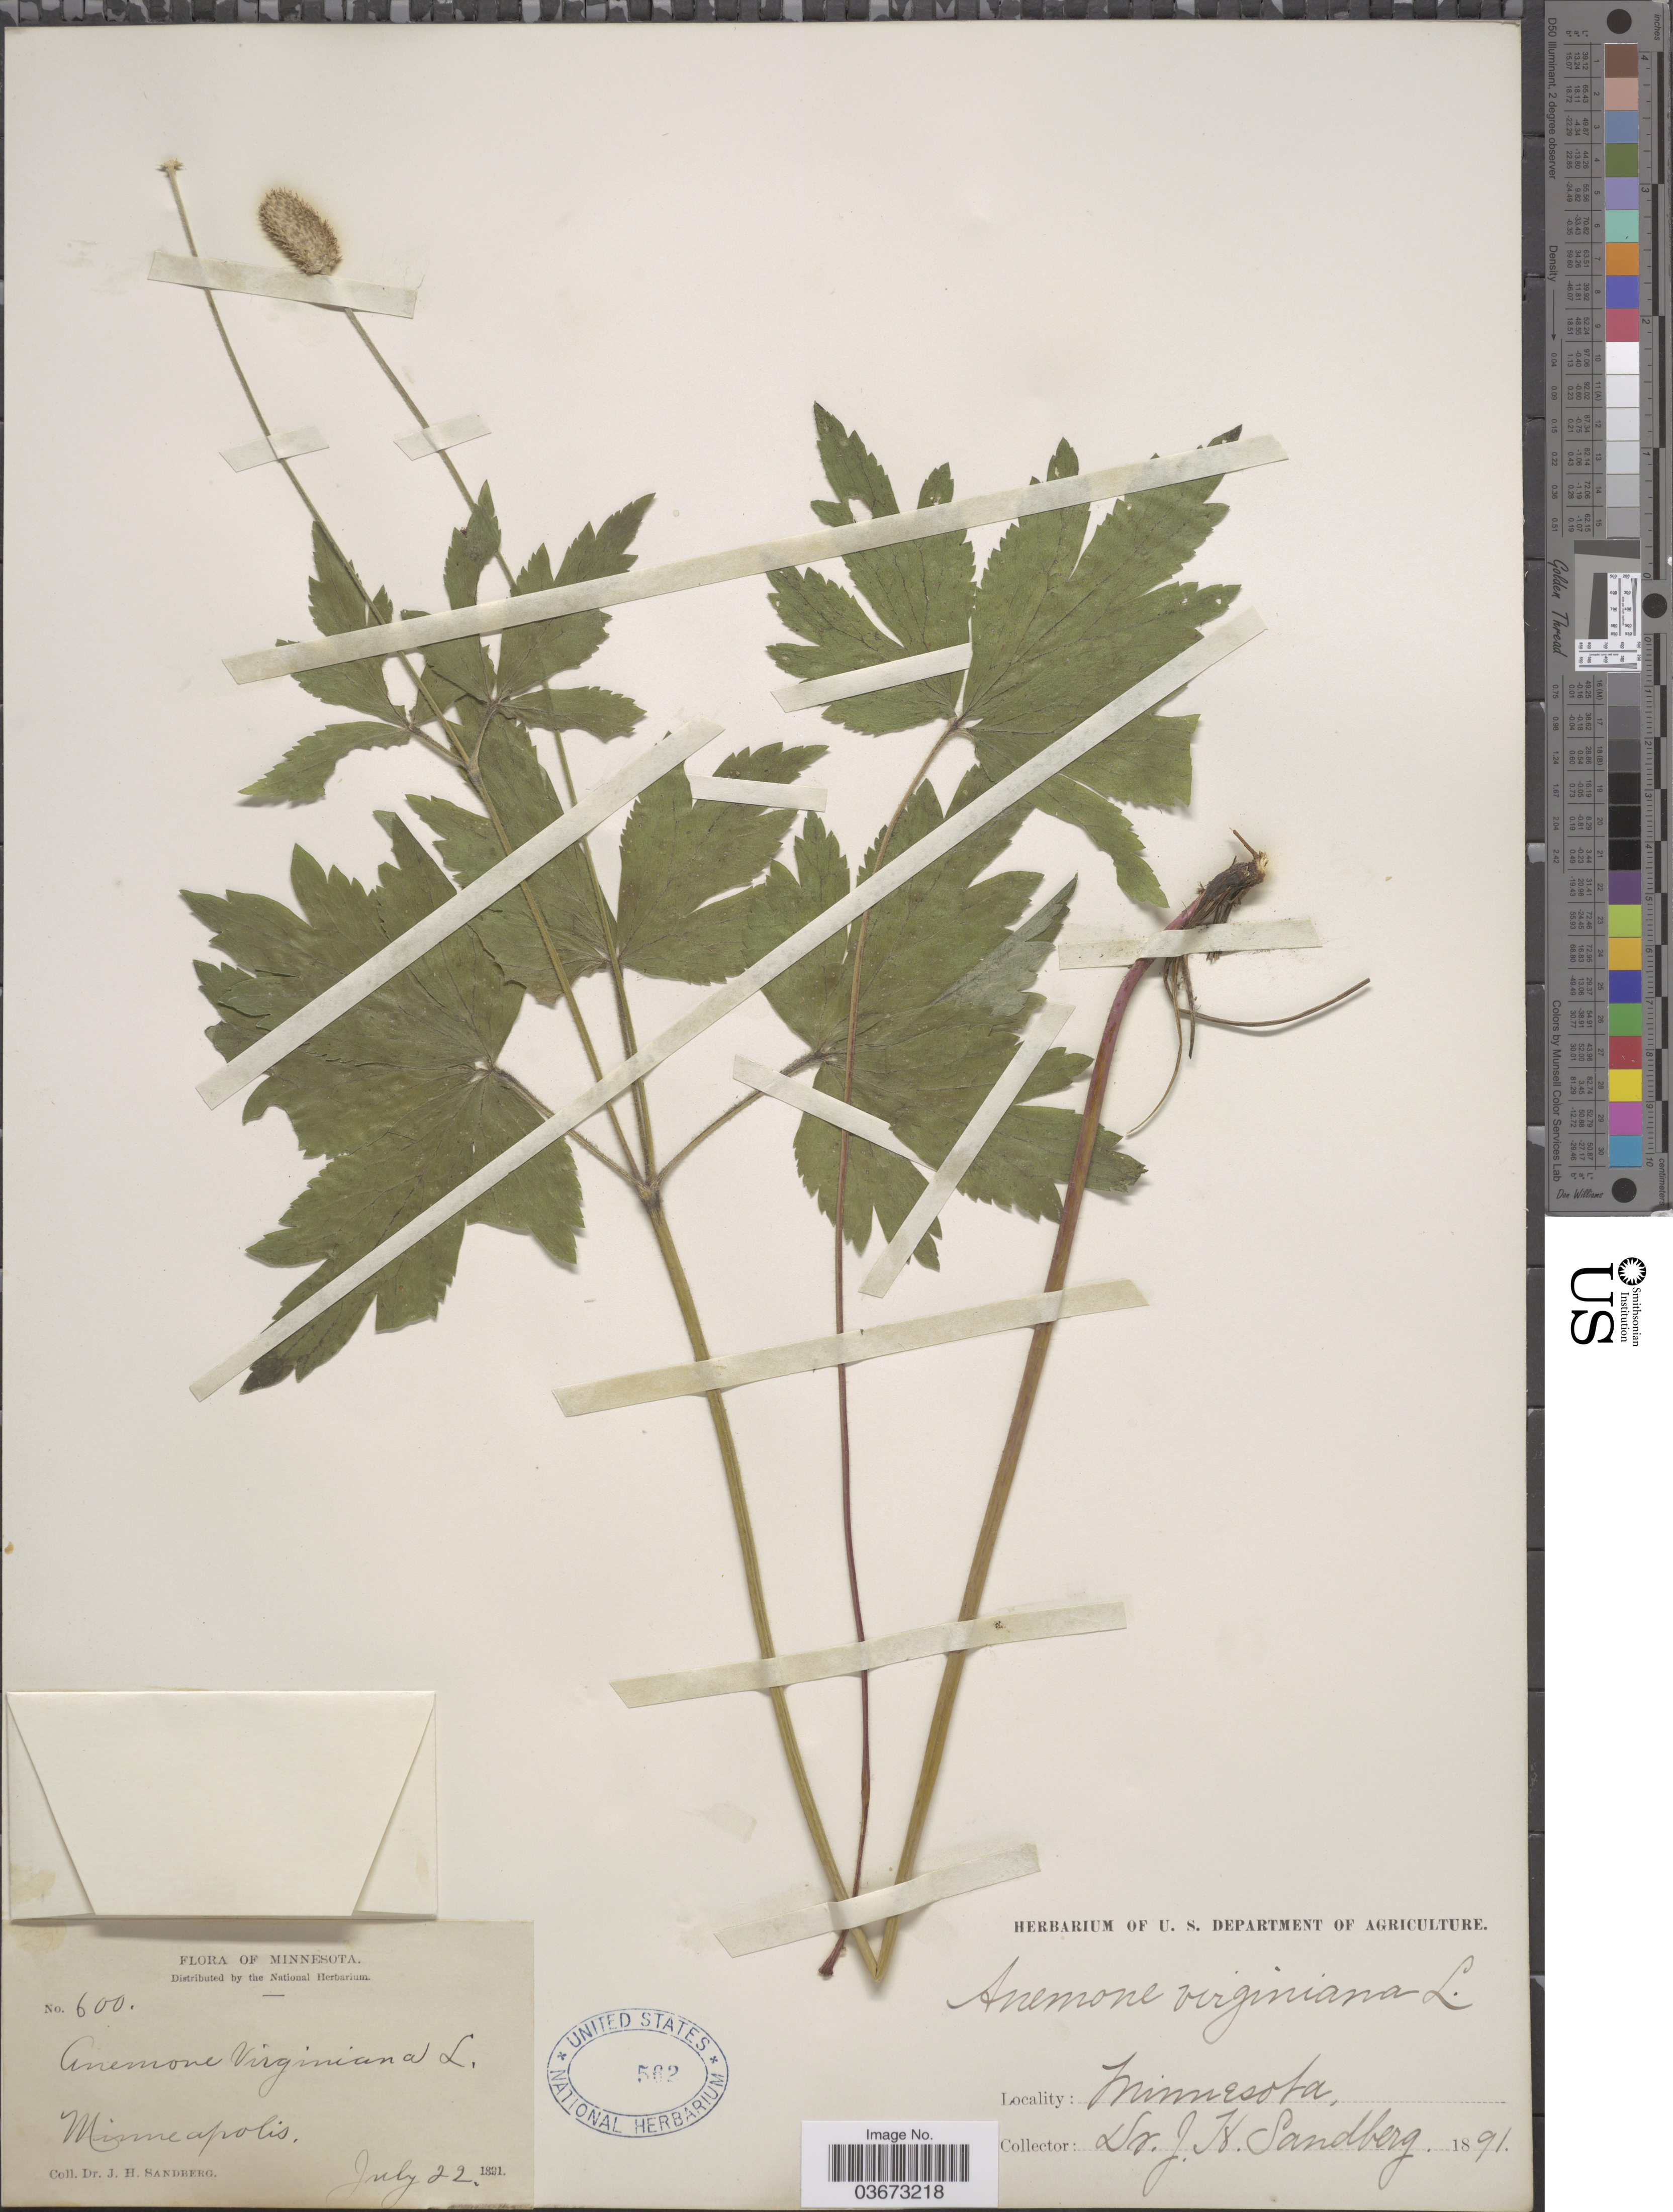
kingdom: Plantae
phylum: Tracheophyta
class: Magnoliopsida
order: Ranunculales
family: Ranunculaceae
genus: Anemone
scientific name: Anemone virginiana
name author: L.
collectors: J. H. Sandberg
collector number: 600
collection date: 1891-07-22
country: United States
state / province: Minnesota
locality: Minneapolis.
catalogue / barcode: US 562